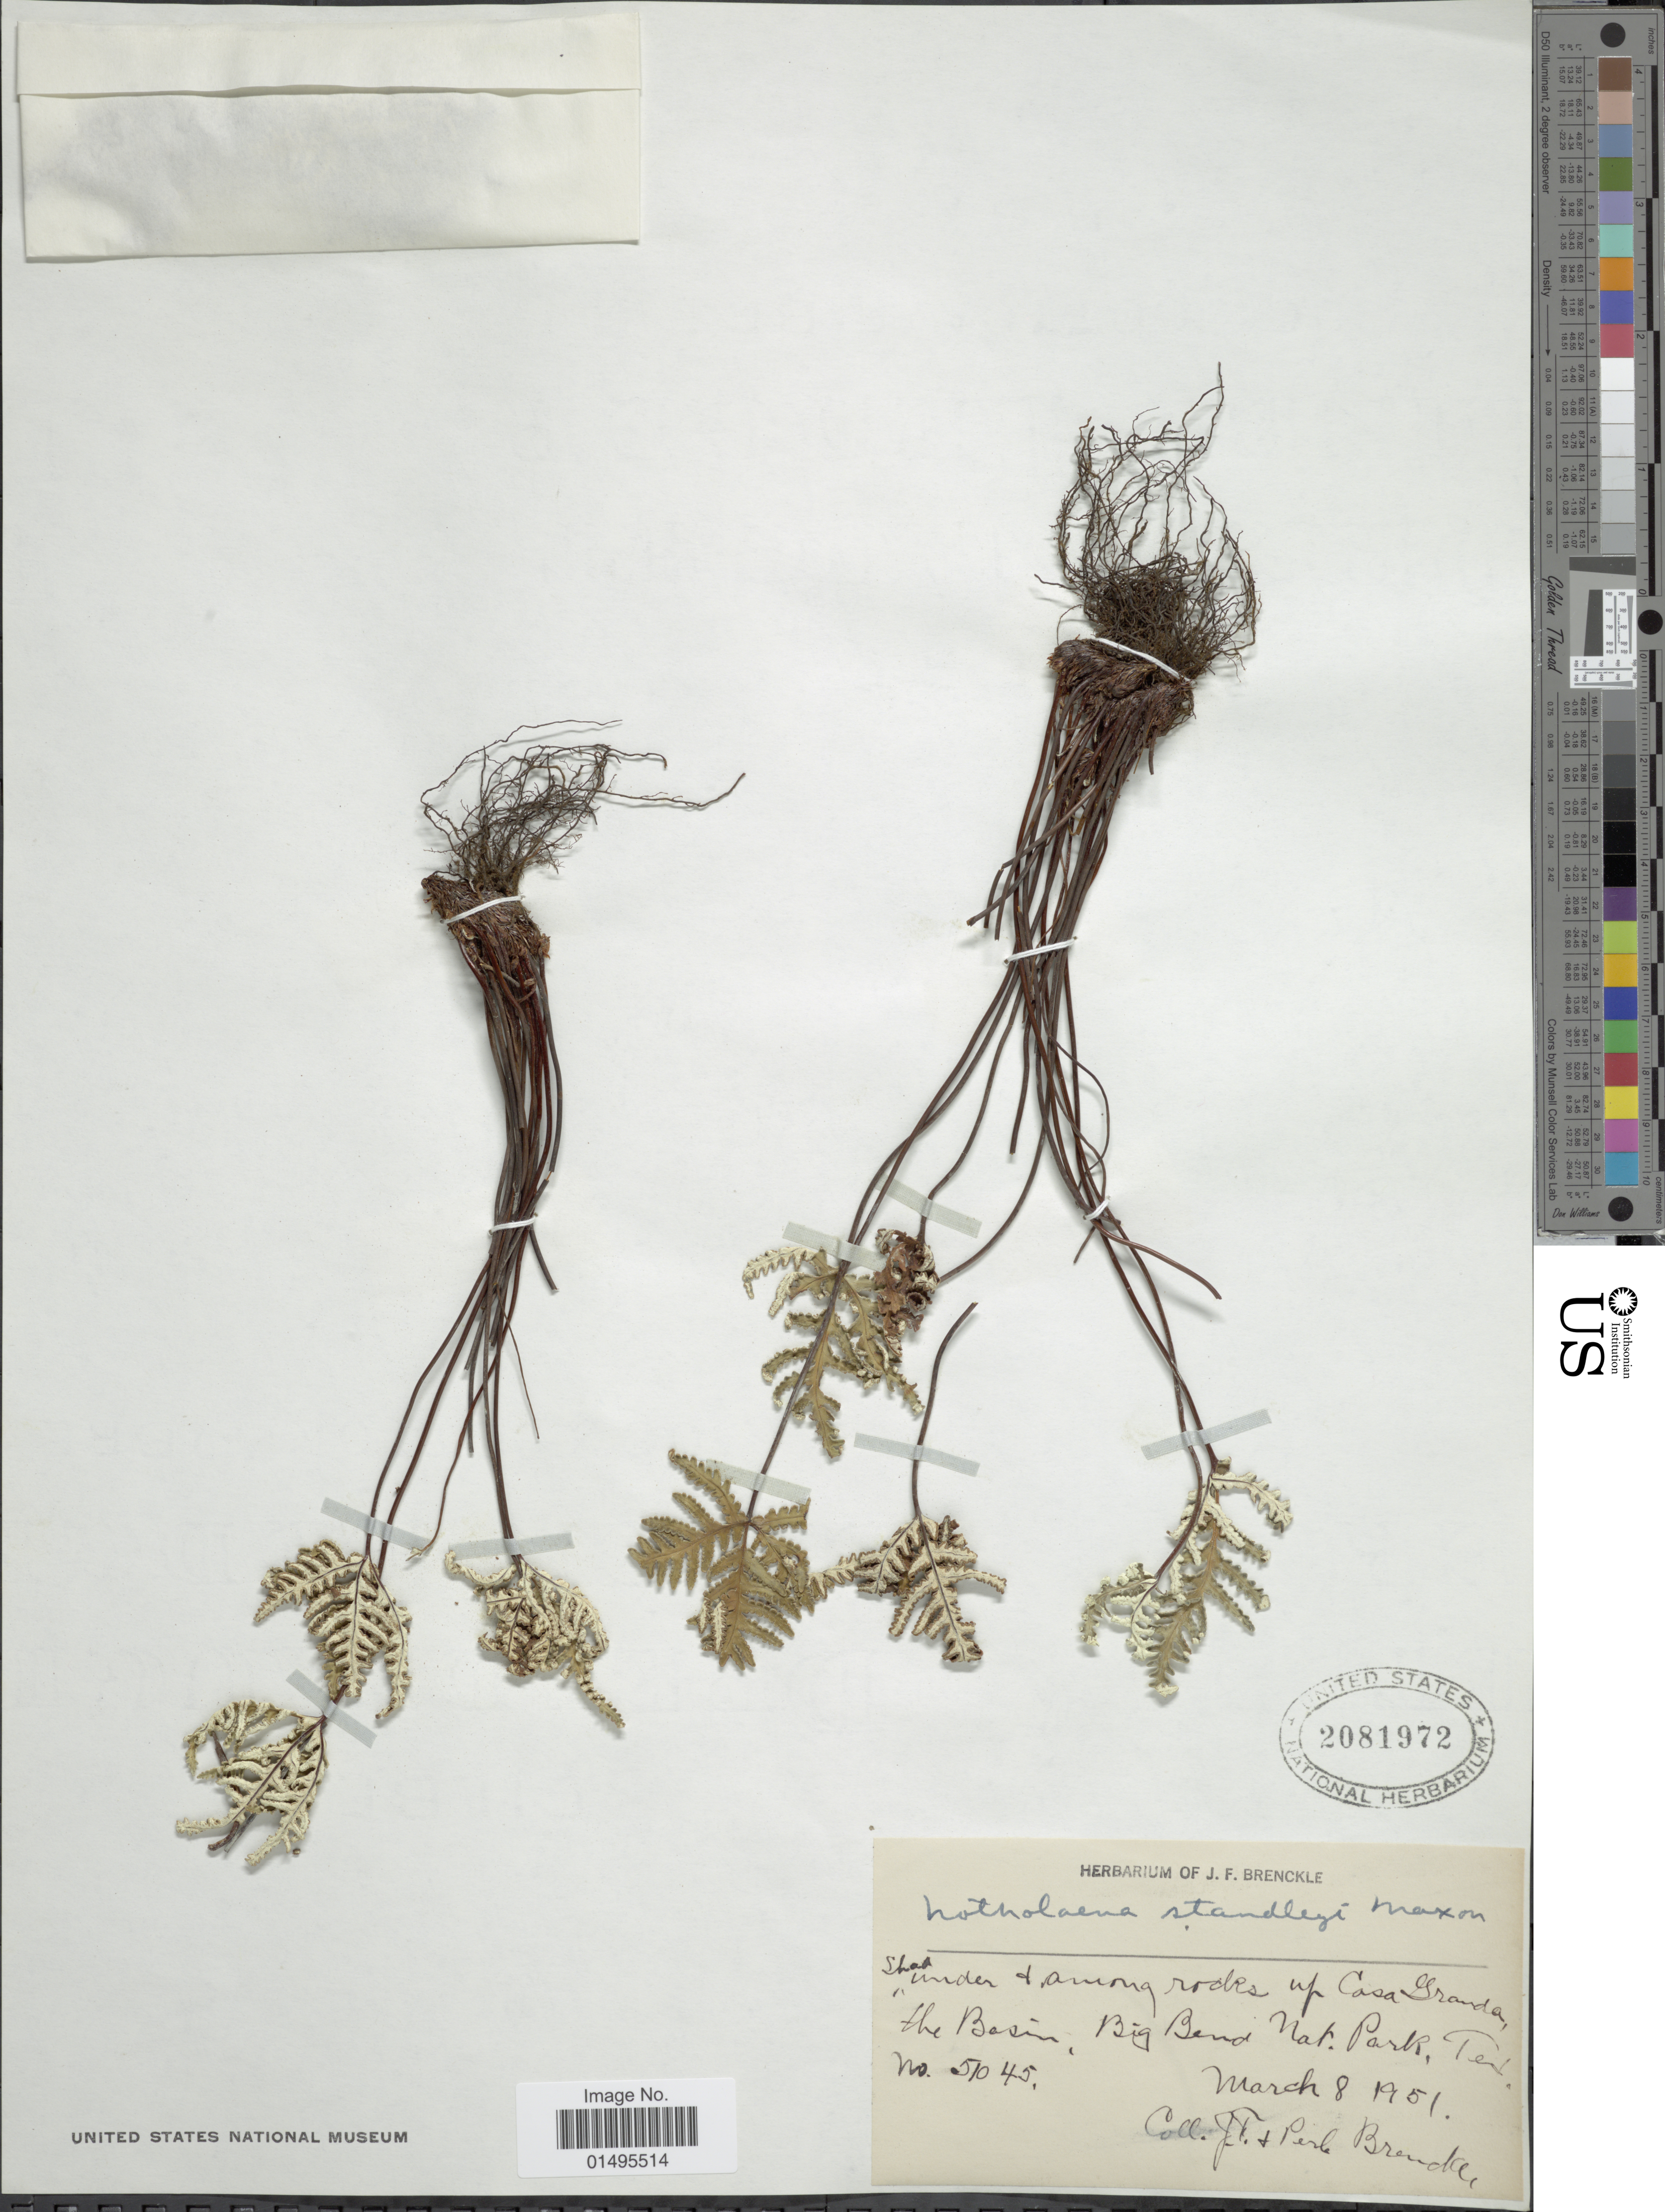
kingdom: Plantae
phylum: Tracheophyta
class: Polypodiopsida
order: Polypodiales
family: Pteridaceae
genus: Notholaena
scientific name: Notholaena standleyi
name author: Maxon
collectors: J. Brenckle & P. Brenckle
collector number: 51045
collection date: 1951-03-08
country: United States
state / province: Texas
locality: Under and among rocks up Casa Granda, the Basin, Big Bend Nat. Park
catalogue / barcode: US 2081972